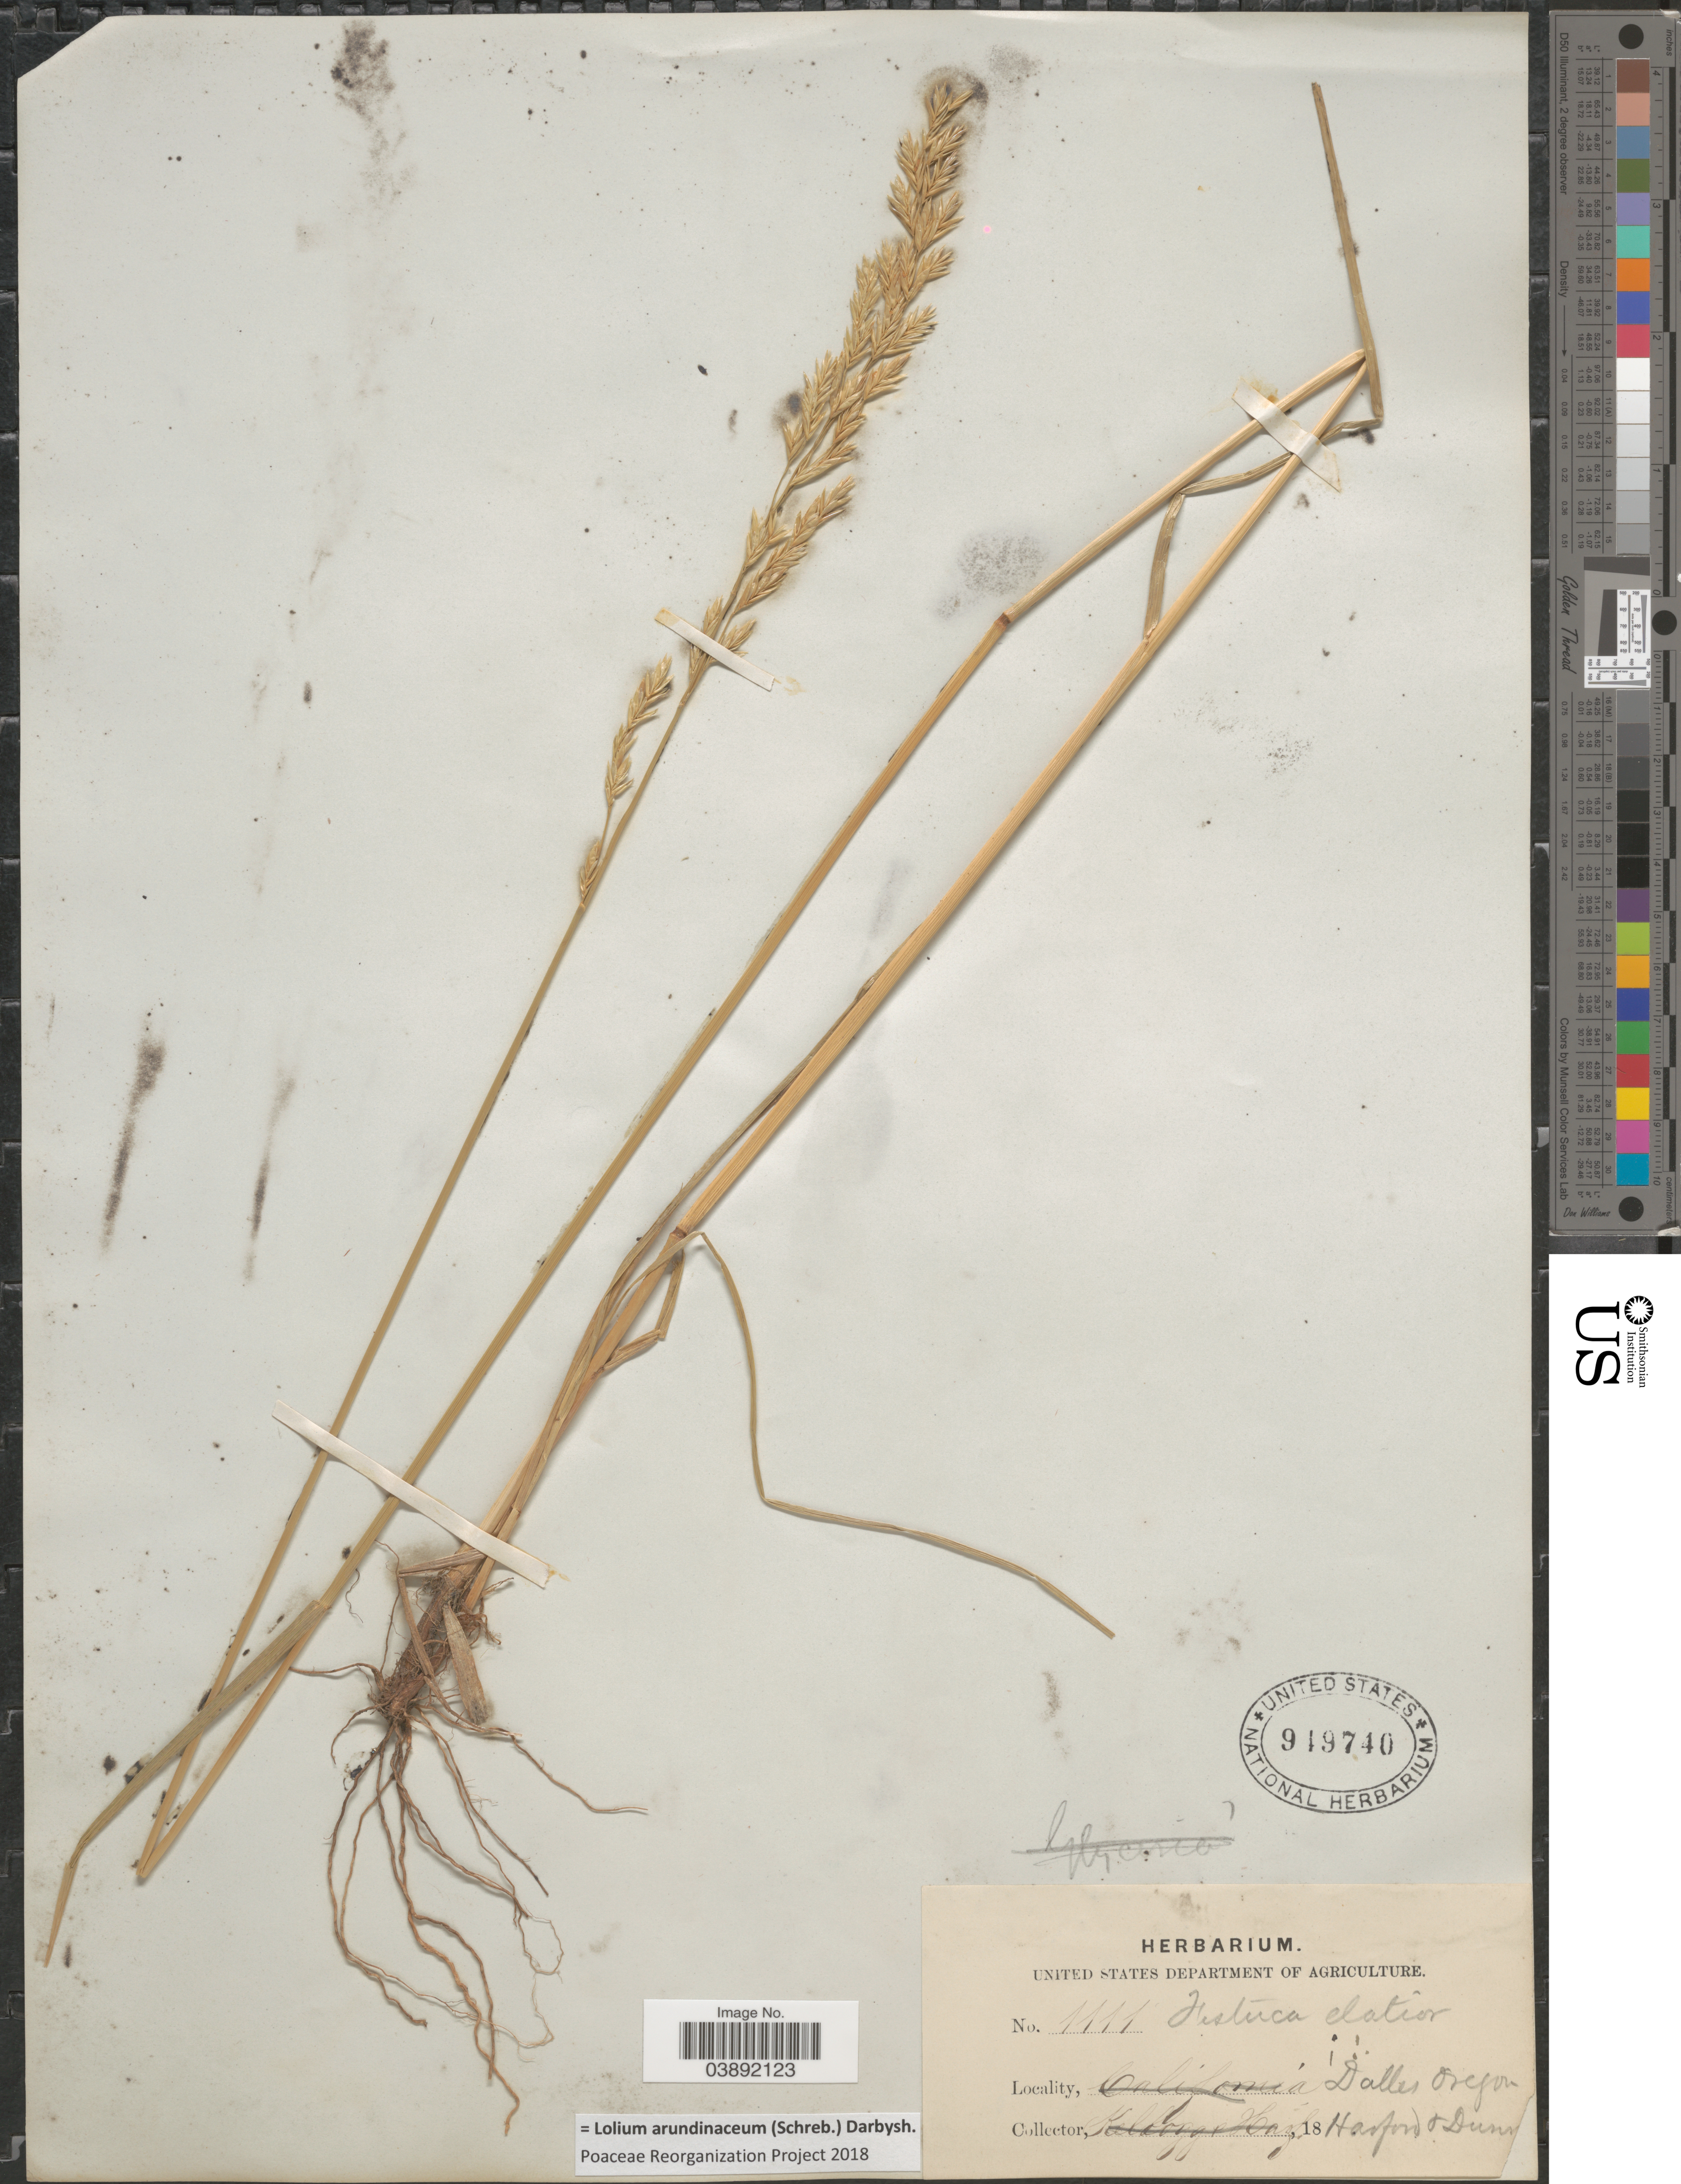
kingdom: Plantae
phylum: Tracheophyta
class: Liliopsida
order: Poales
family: Poaceae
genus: Lolium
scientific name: Lolium arundinaceum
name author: (Schreb.) Darbysh.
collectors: Harford & Dunn, --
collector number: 1111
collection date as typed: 18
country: United States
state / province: Oregon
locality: Dalles.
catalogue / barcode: US 949740